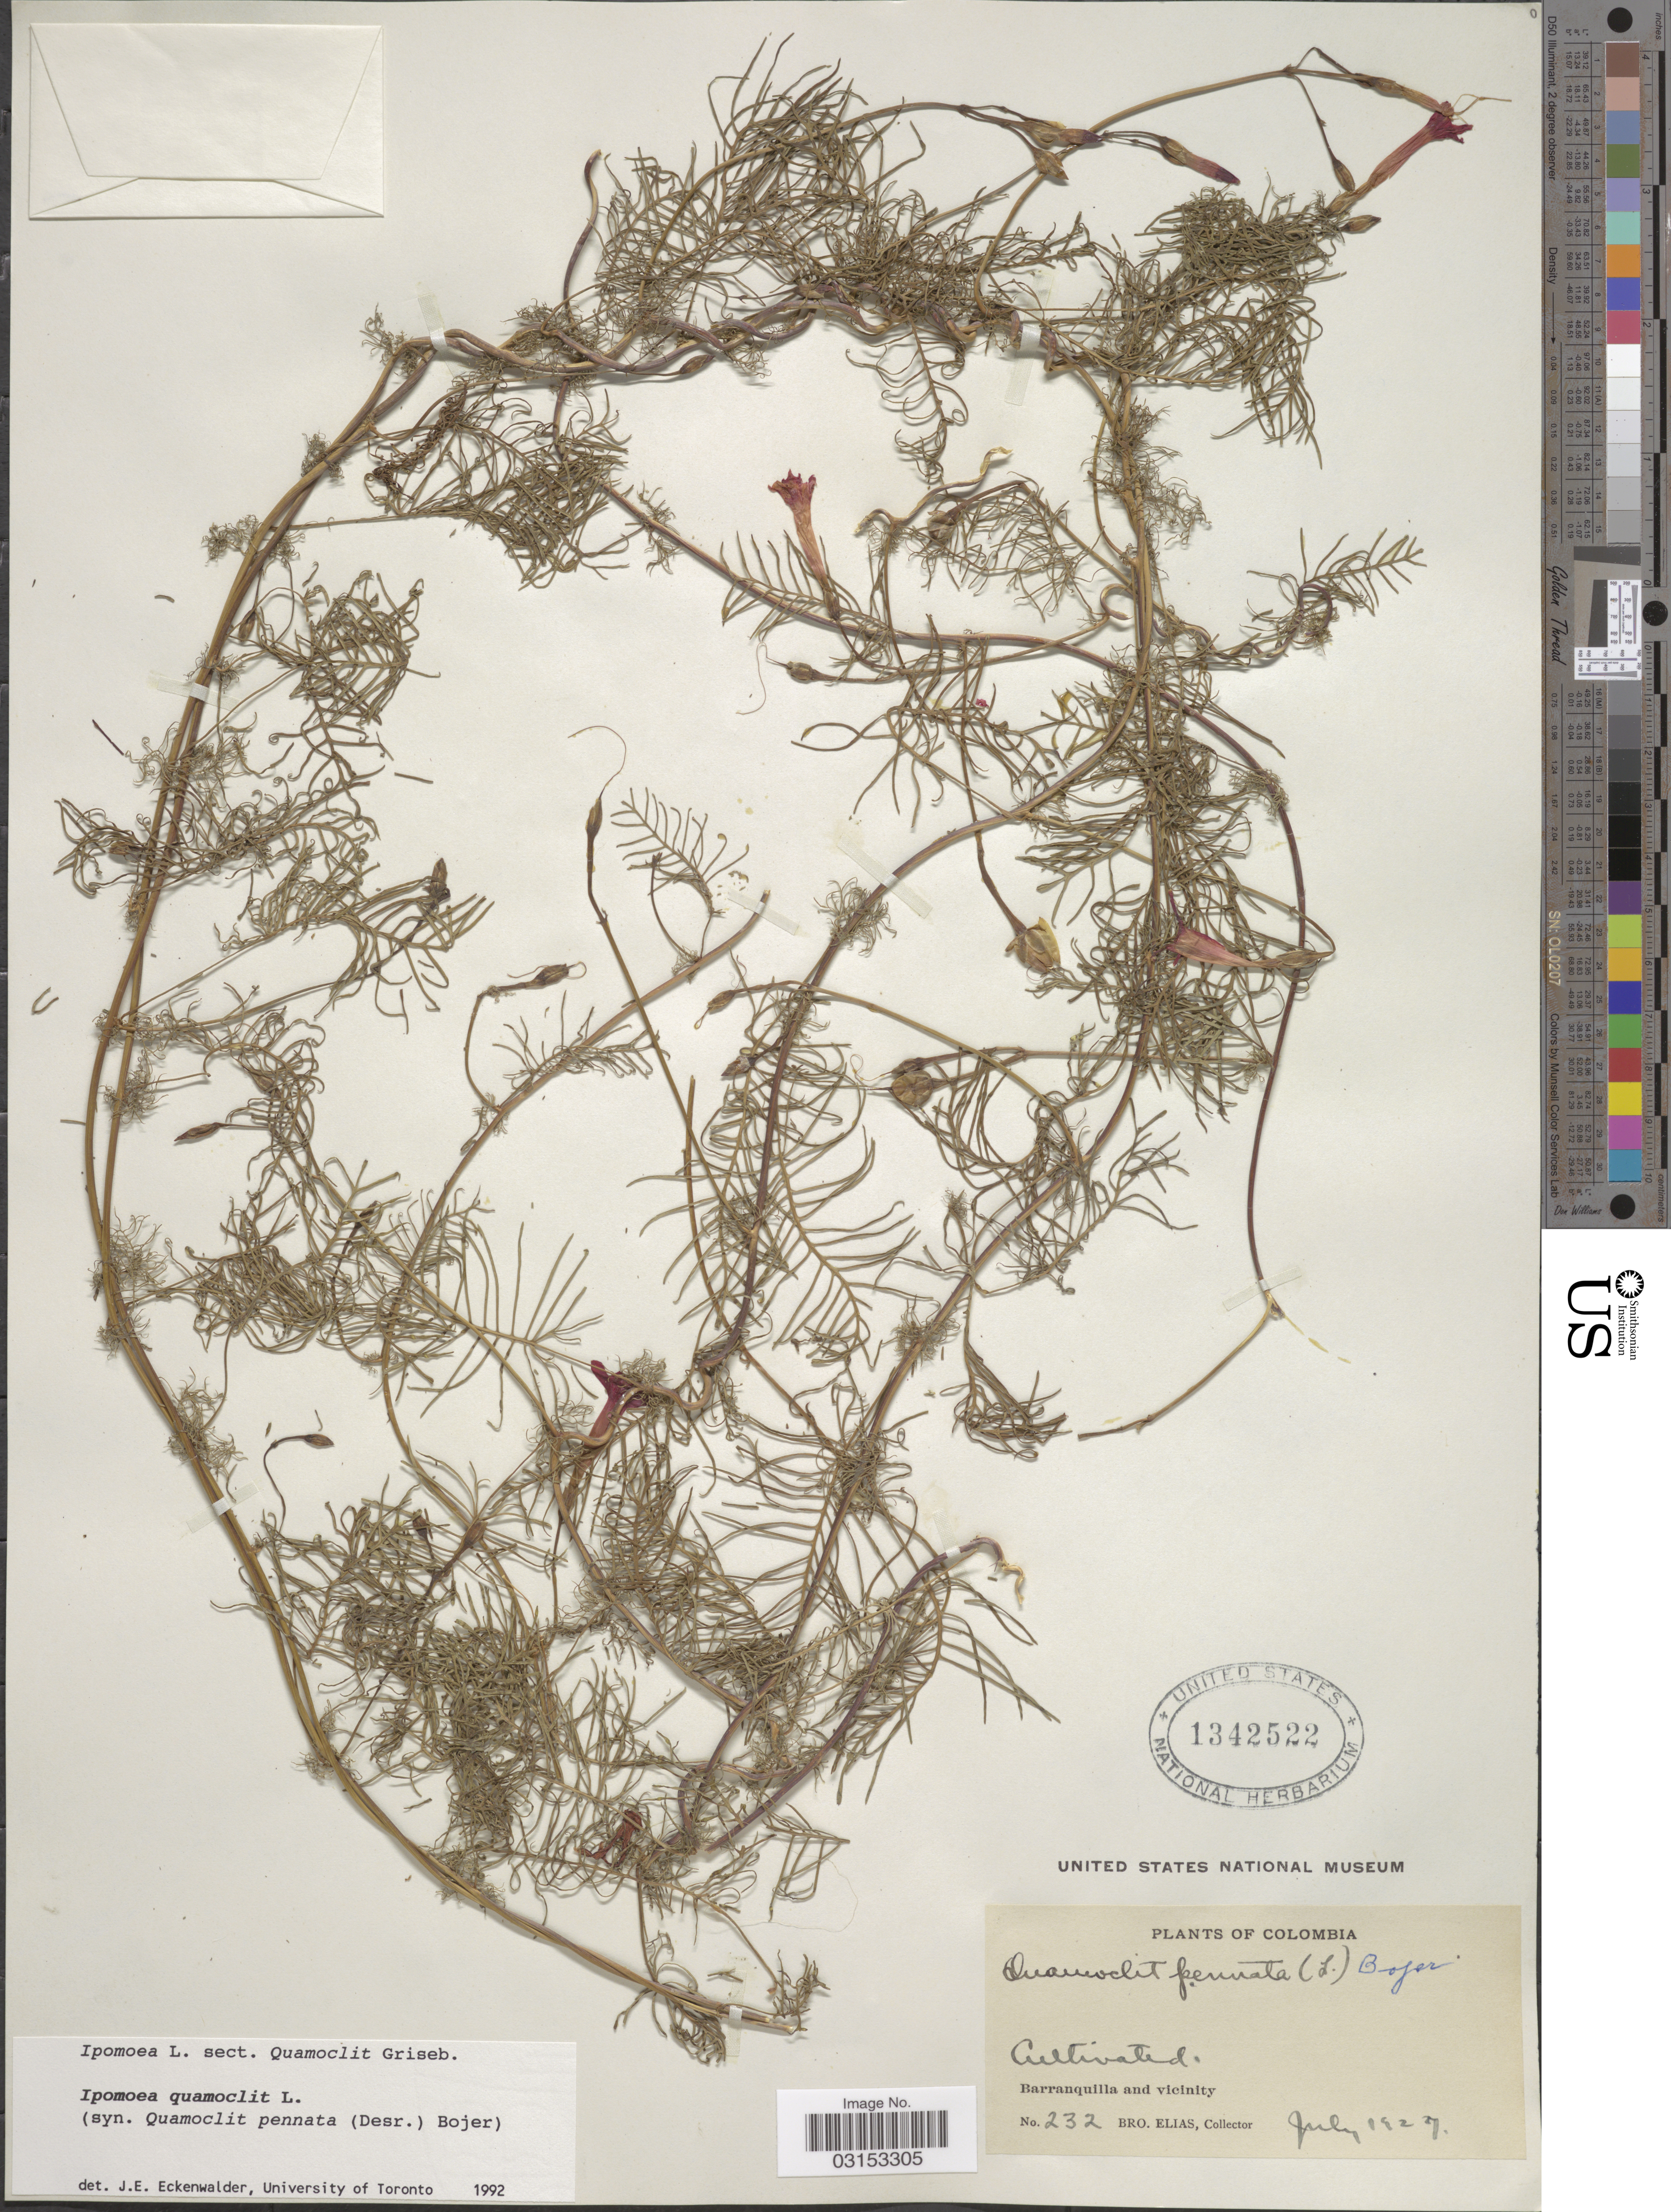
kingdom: Plantae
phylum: Tracheophyta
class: Magnoliopsida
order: Solanales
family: Convolvulaceae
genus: Ipomoea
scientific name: Ipomoea quamoclit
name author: L.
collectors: Bro. Elias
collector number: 232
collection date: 1927-07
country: Colombia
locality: Barranquilla and vicinity.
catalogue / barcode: US 1342522